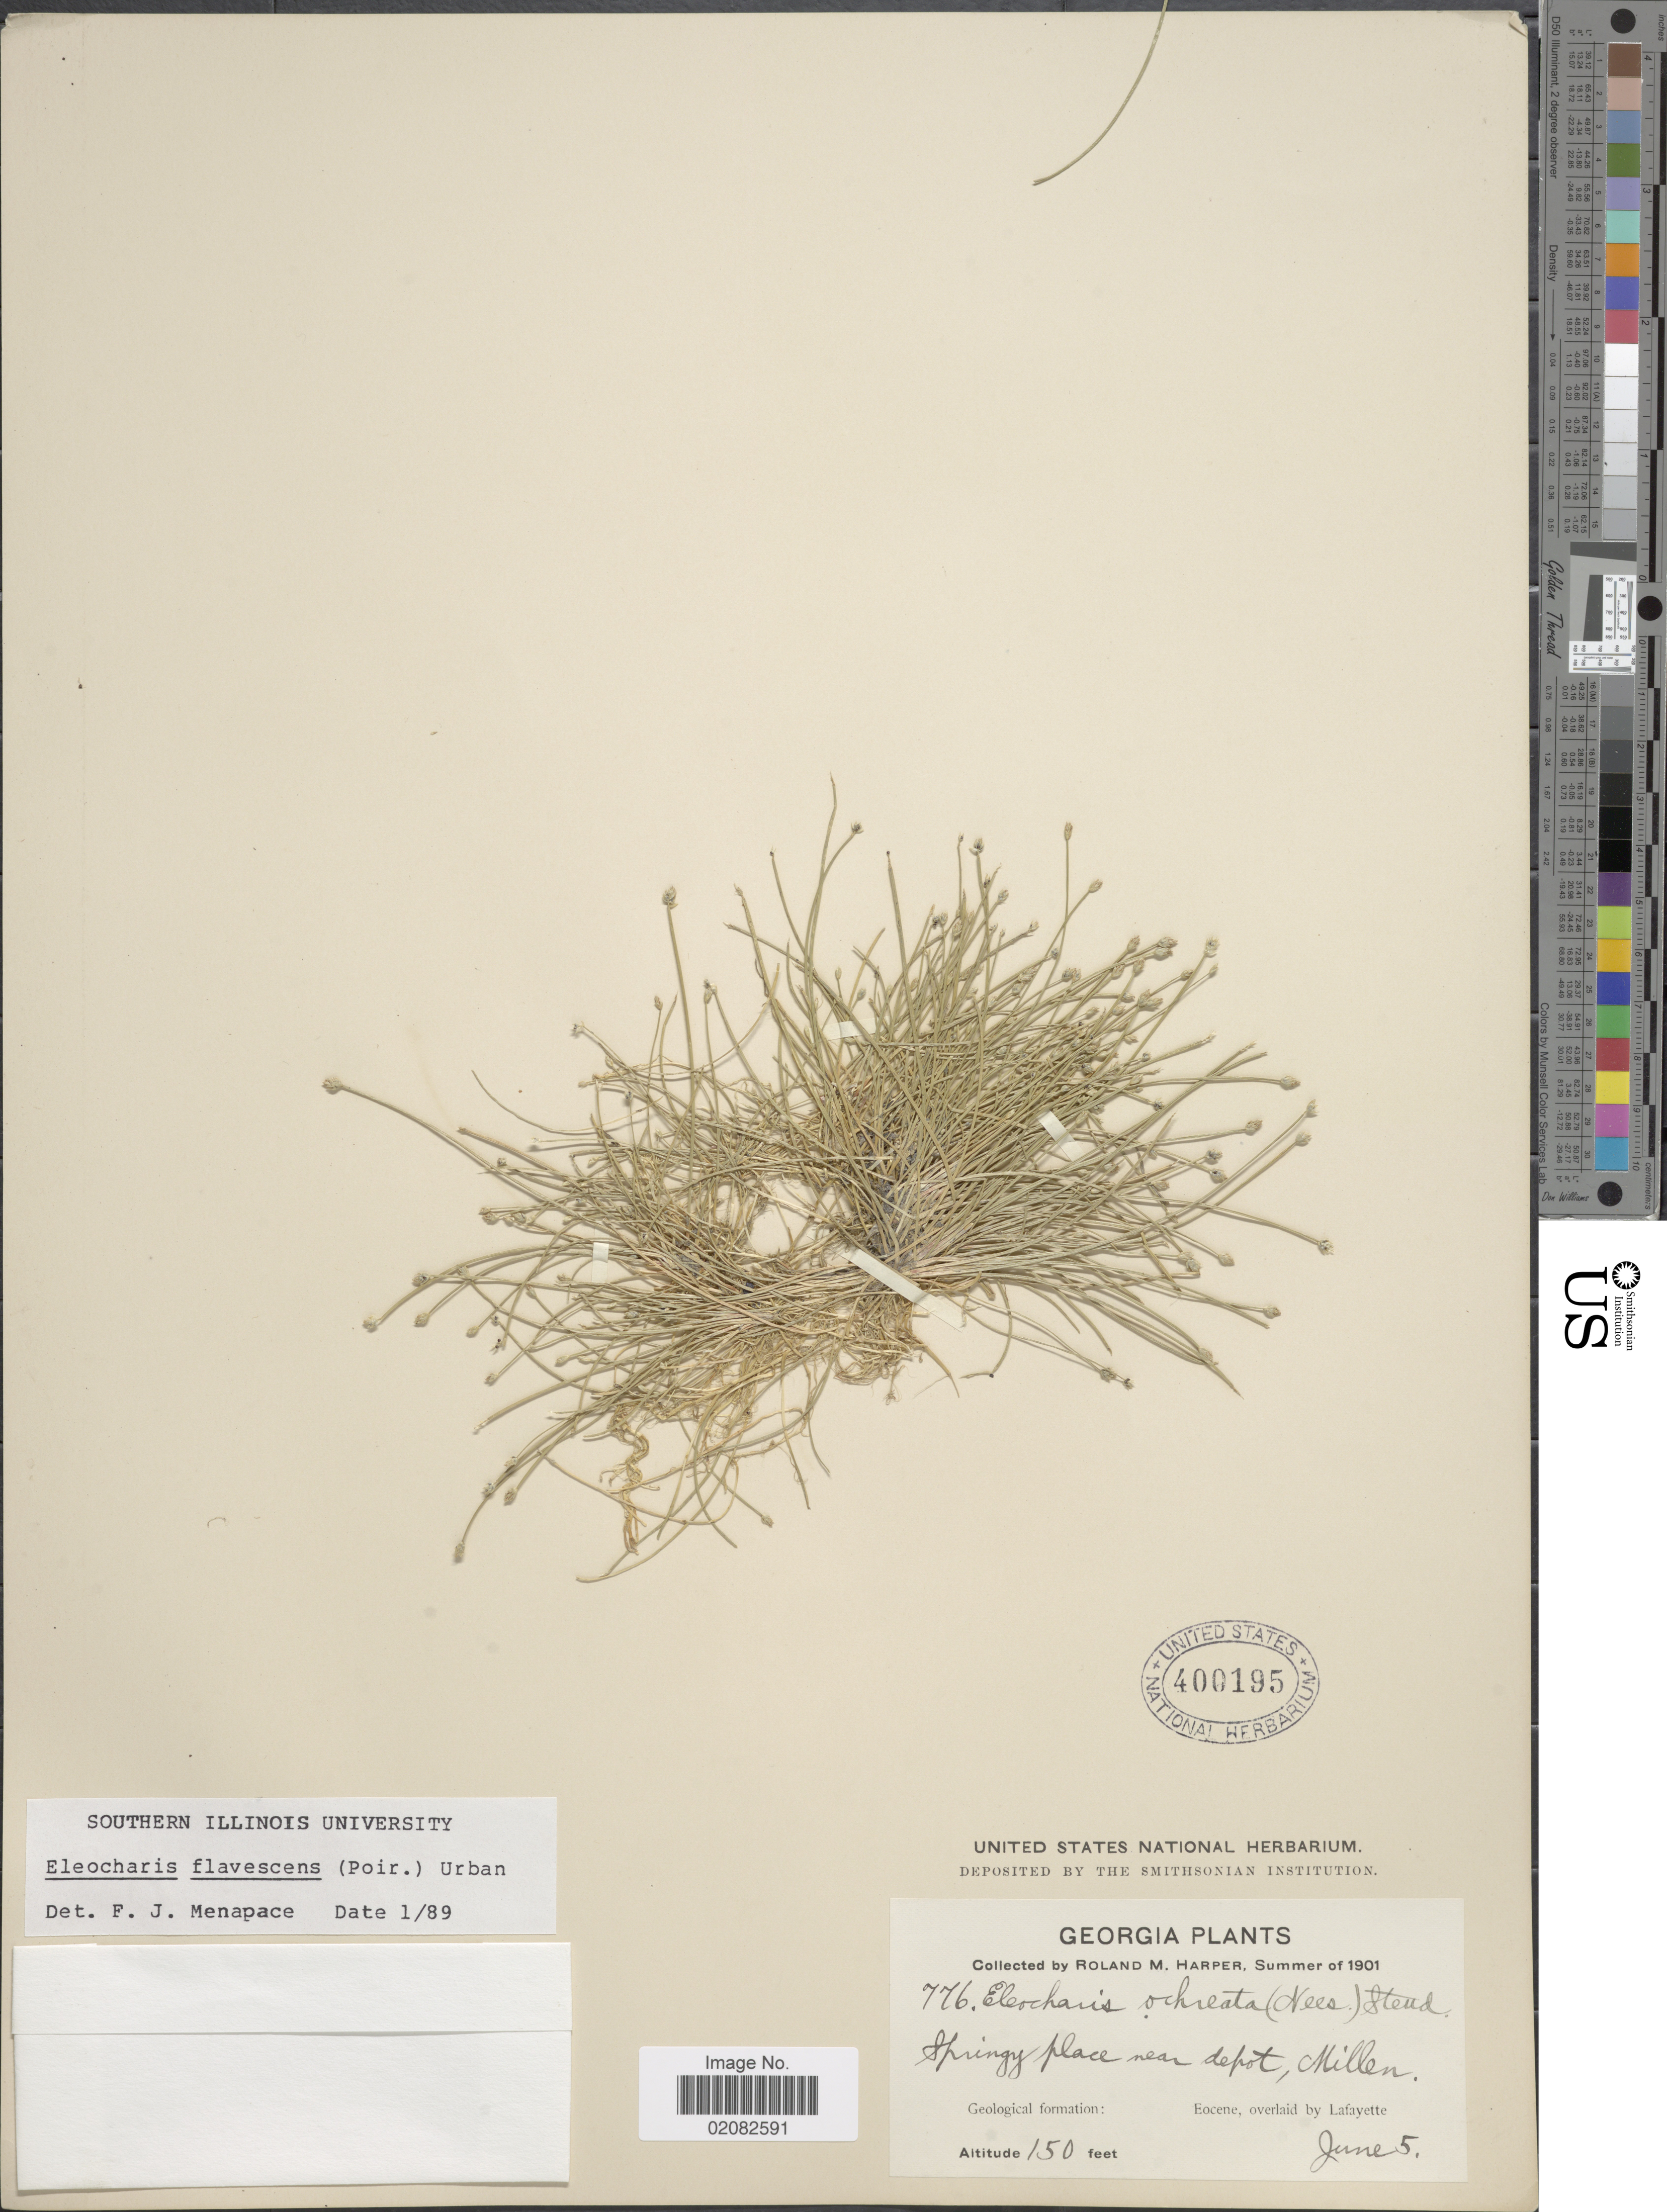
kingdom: Plantae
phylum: Tracheophyta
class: Liliopsida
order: Poales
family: Cyperaceae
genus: Eleocharis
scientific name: Eleocharis flavescens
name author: (Poir.) Urb.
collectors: R. M. Harper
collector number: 776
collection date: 1901-06-05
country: United States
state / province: Georgia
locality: Springy place near depot, Millen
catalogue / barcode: US 400195